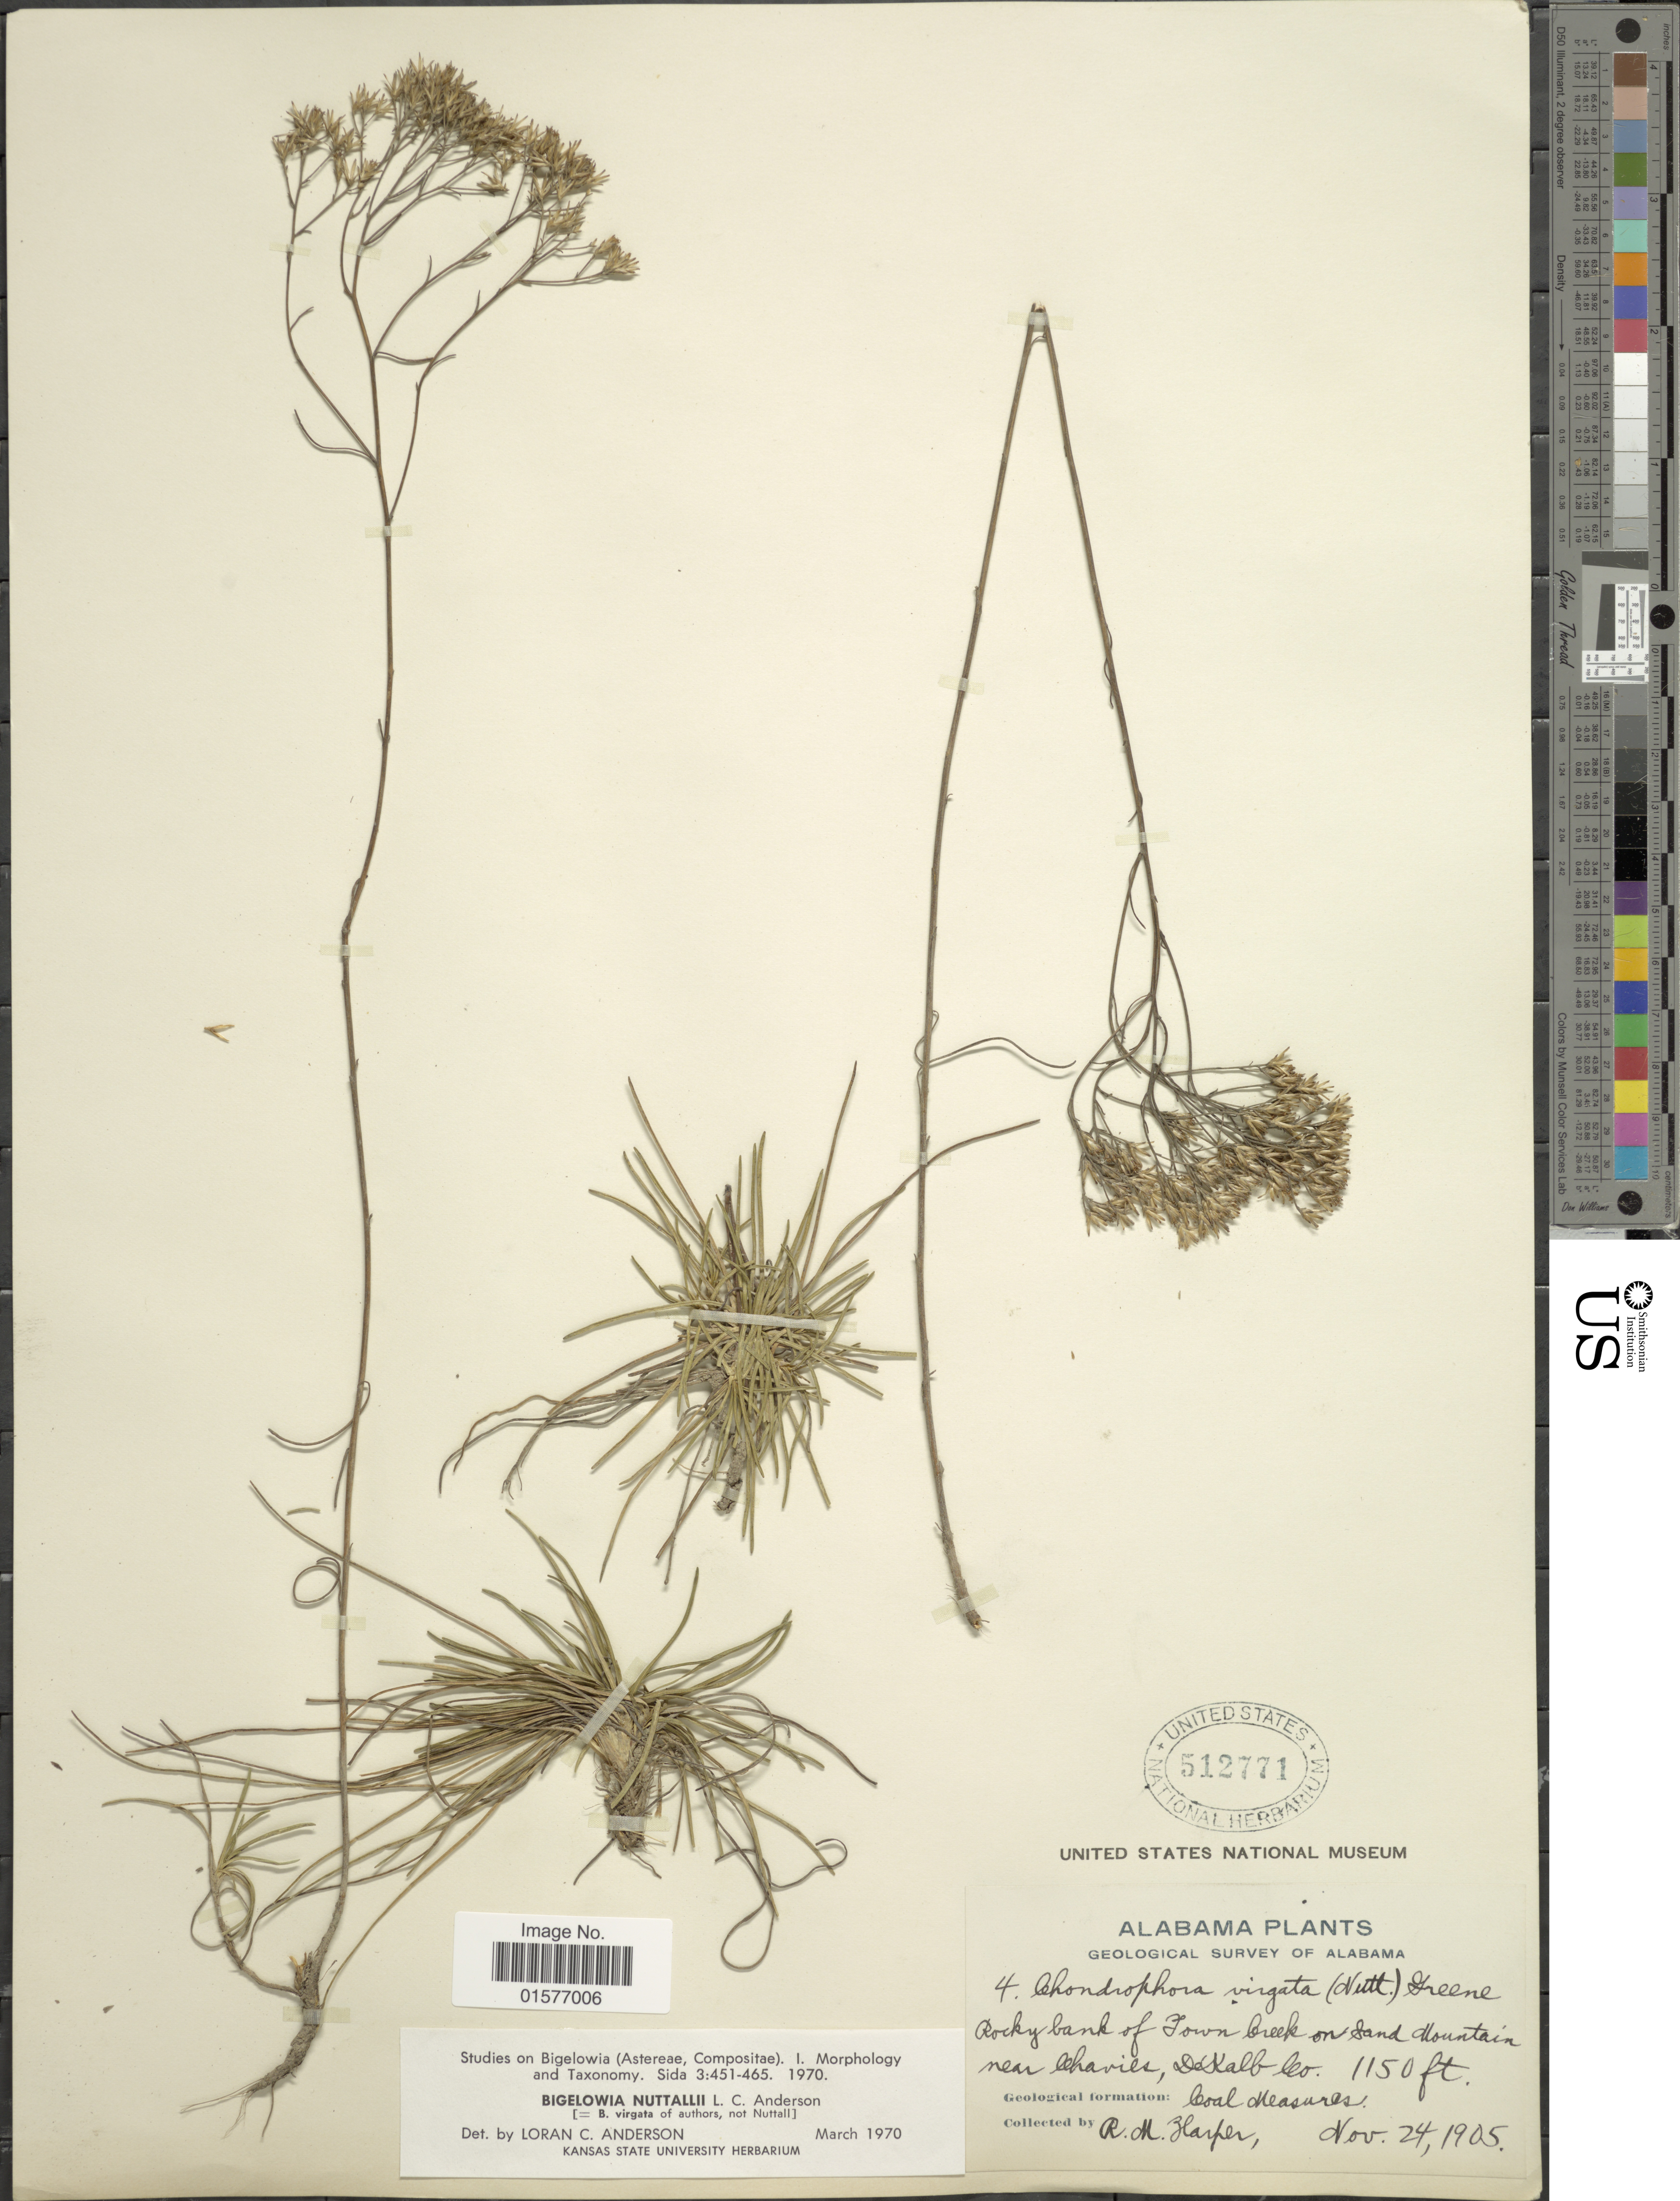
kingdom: Plantae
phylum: Tracheophyta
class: Magnoliopsida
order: Asterales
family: Asteraceae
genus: Bigelowia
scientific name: Bigelowia nuttallii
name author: L.C. Anderson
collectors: R. M. Harper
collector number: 4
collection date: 1905-11-24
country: United States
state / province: Alabama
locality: Rocky bank of Town Creek on sand Mountain near Chavilz, DeKalb Co.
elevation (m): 351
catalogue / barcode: US 512771